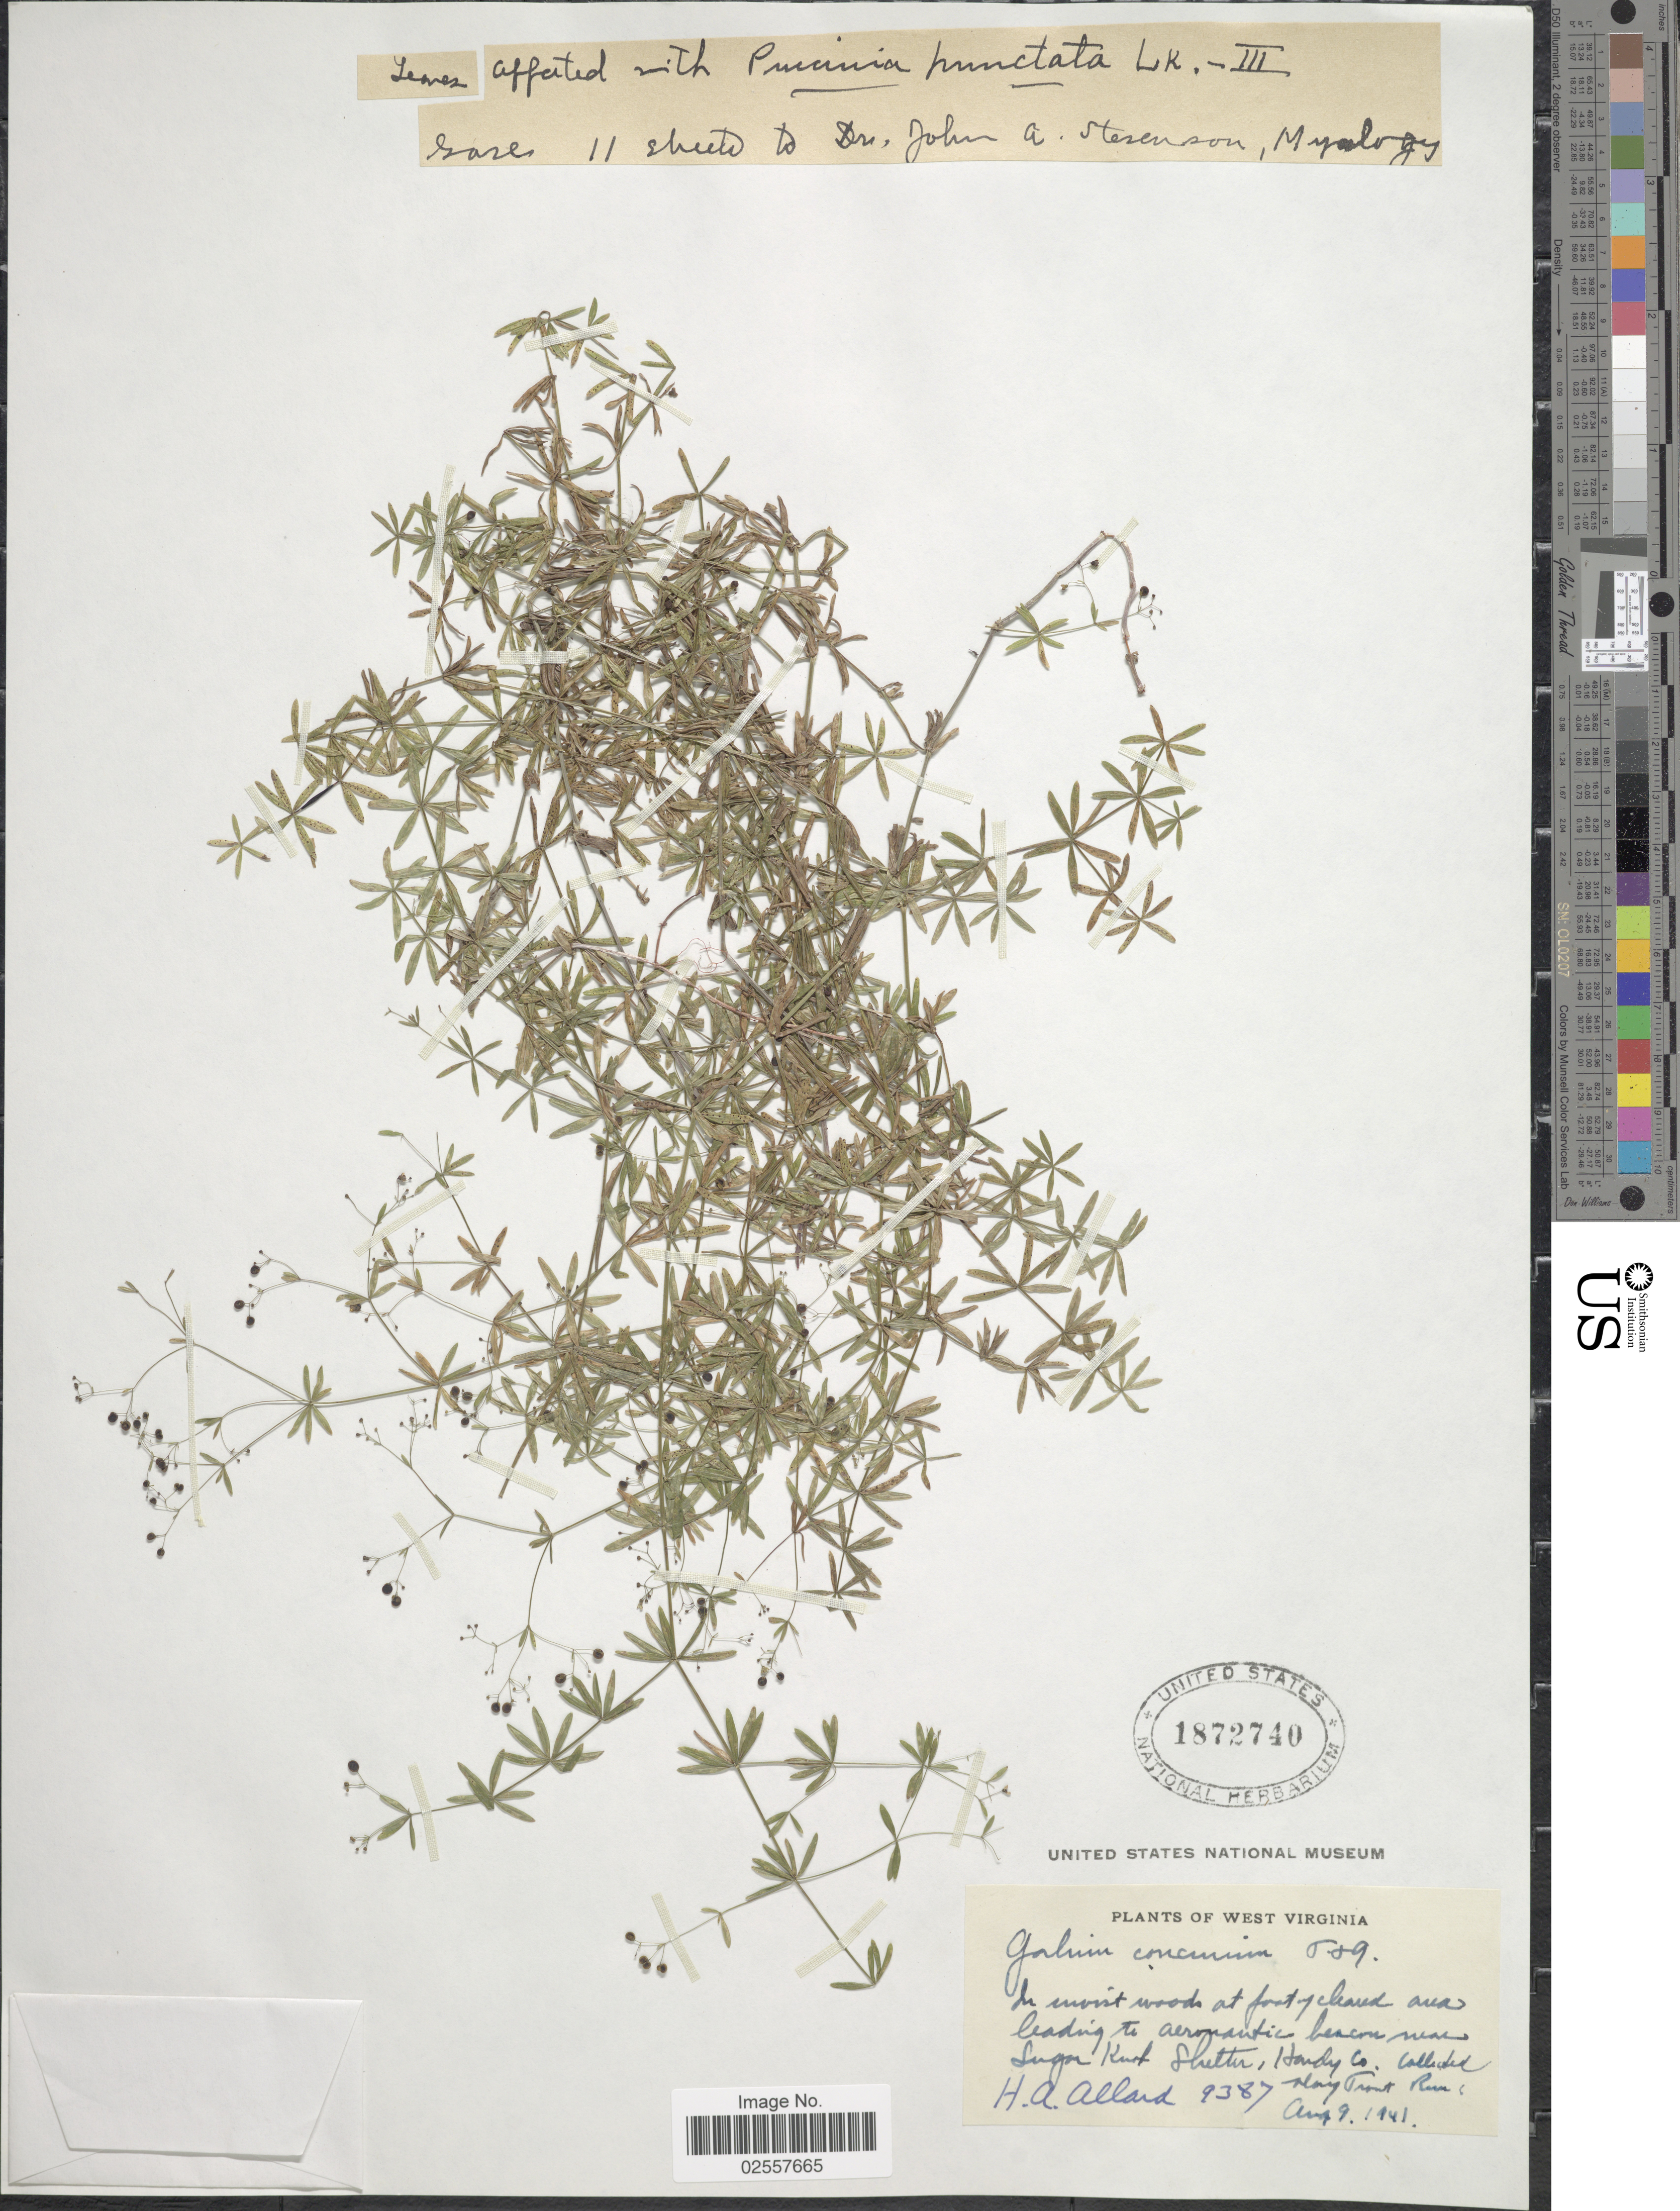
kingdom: Plantae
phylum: Tracheophyta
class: Magnoliopsida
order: Gentianales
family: Rubiaceae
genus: Galium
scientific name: Galium concinnum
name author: Torr. & A. Gray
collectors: H. A. Allard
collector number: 9387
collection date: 1941-08-09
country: United States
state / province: West Virginia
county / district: Hardy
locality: In moist woods at foot of cleared area leading to aeronautic beacon near Sugar Knob Shelter, Hardy Co. Along Trout Run.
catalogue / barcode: US 1872740